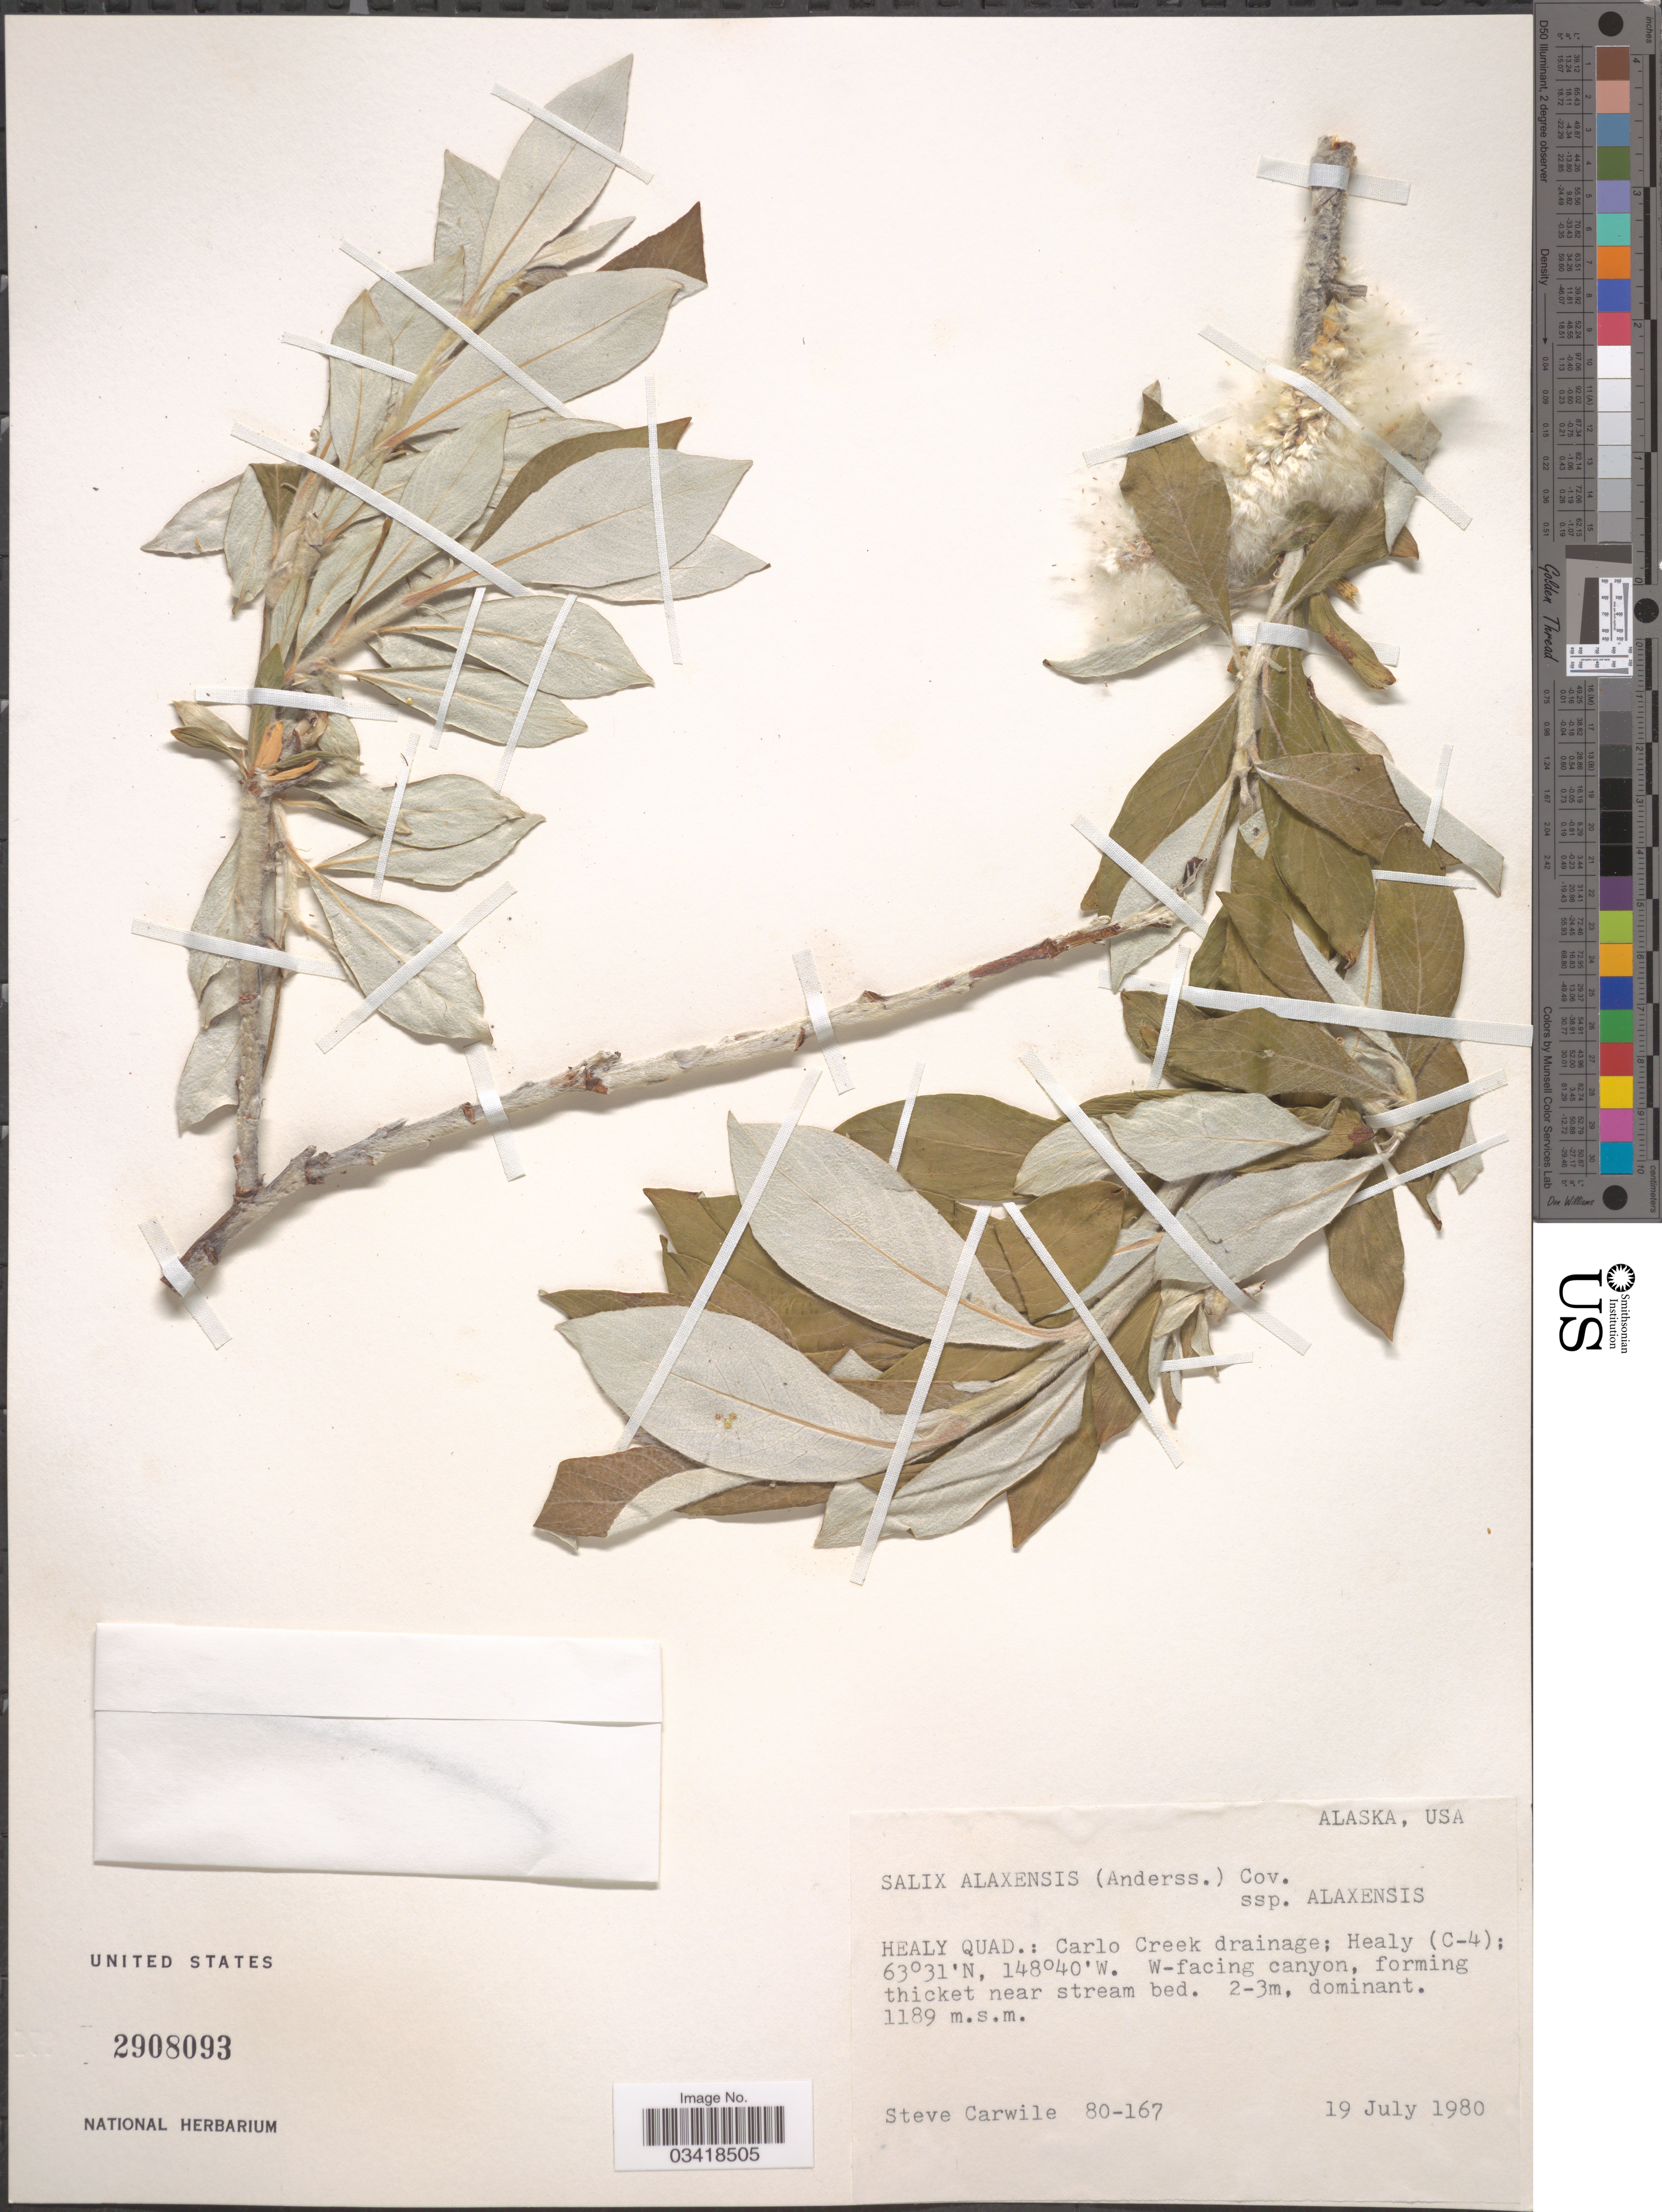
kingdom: Plantae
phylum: Tracheophyta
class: Magnoliopsida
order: Malpighiales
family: Salicaceae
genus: Salix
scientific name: Salix alaxensis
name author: (Andersson) Coville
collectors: S. Carwile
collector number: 80-167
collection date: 1980-07-19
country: United States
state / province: Alaska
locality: Healy Quad.: Carlo Creek drainage; Healy (C-4); W-facing canyon.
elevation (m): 1189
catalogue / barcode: US 2908093